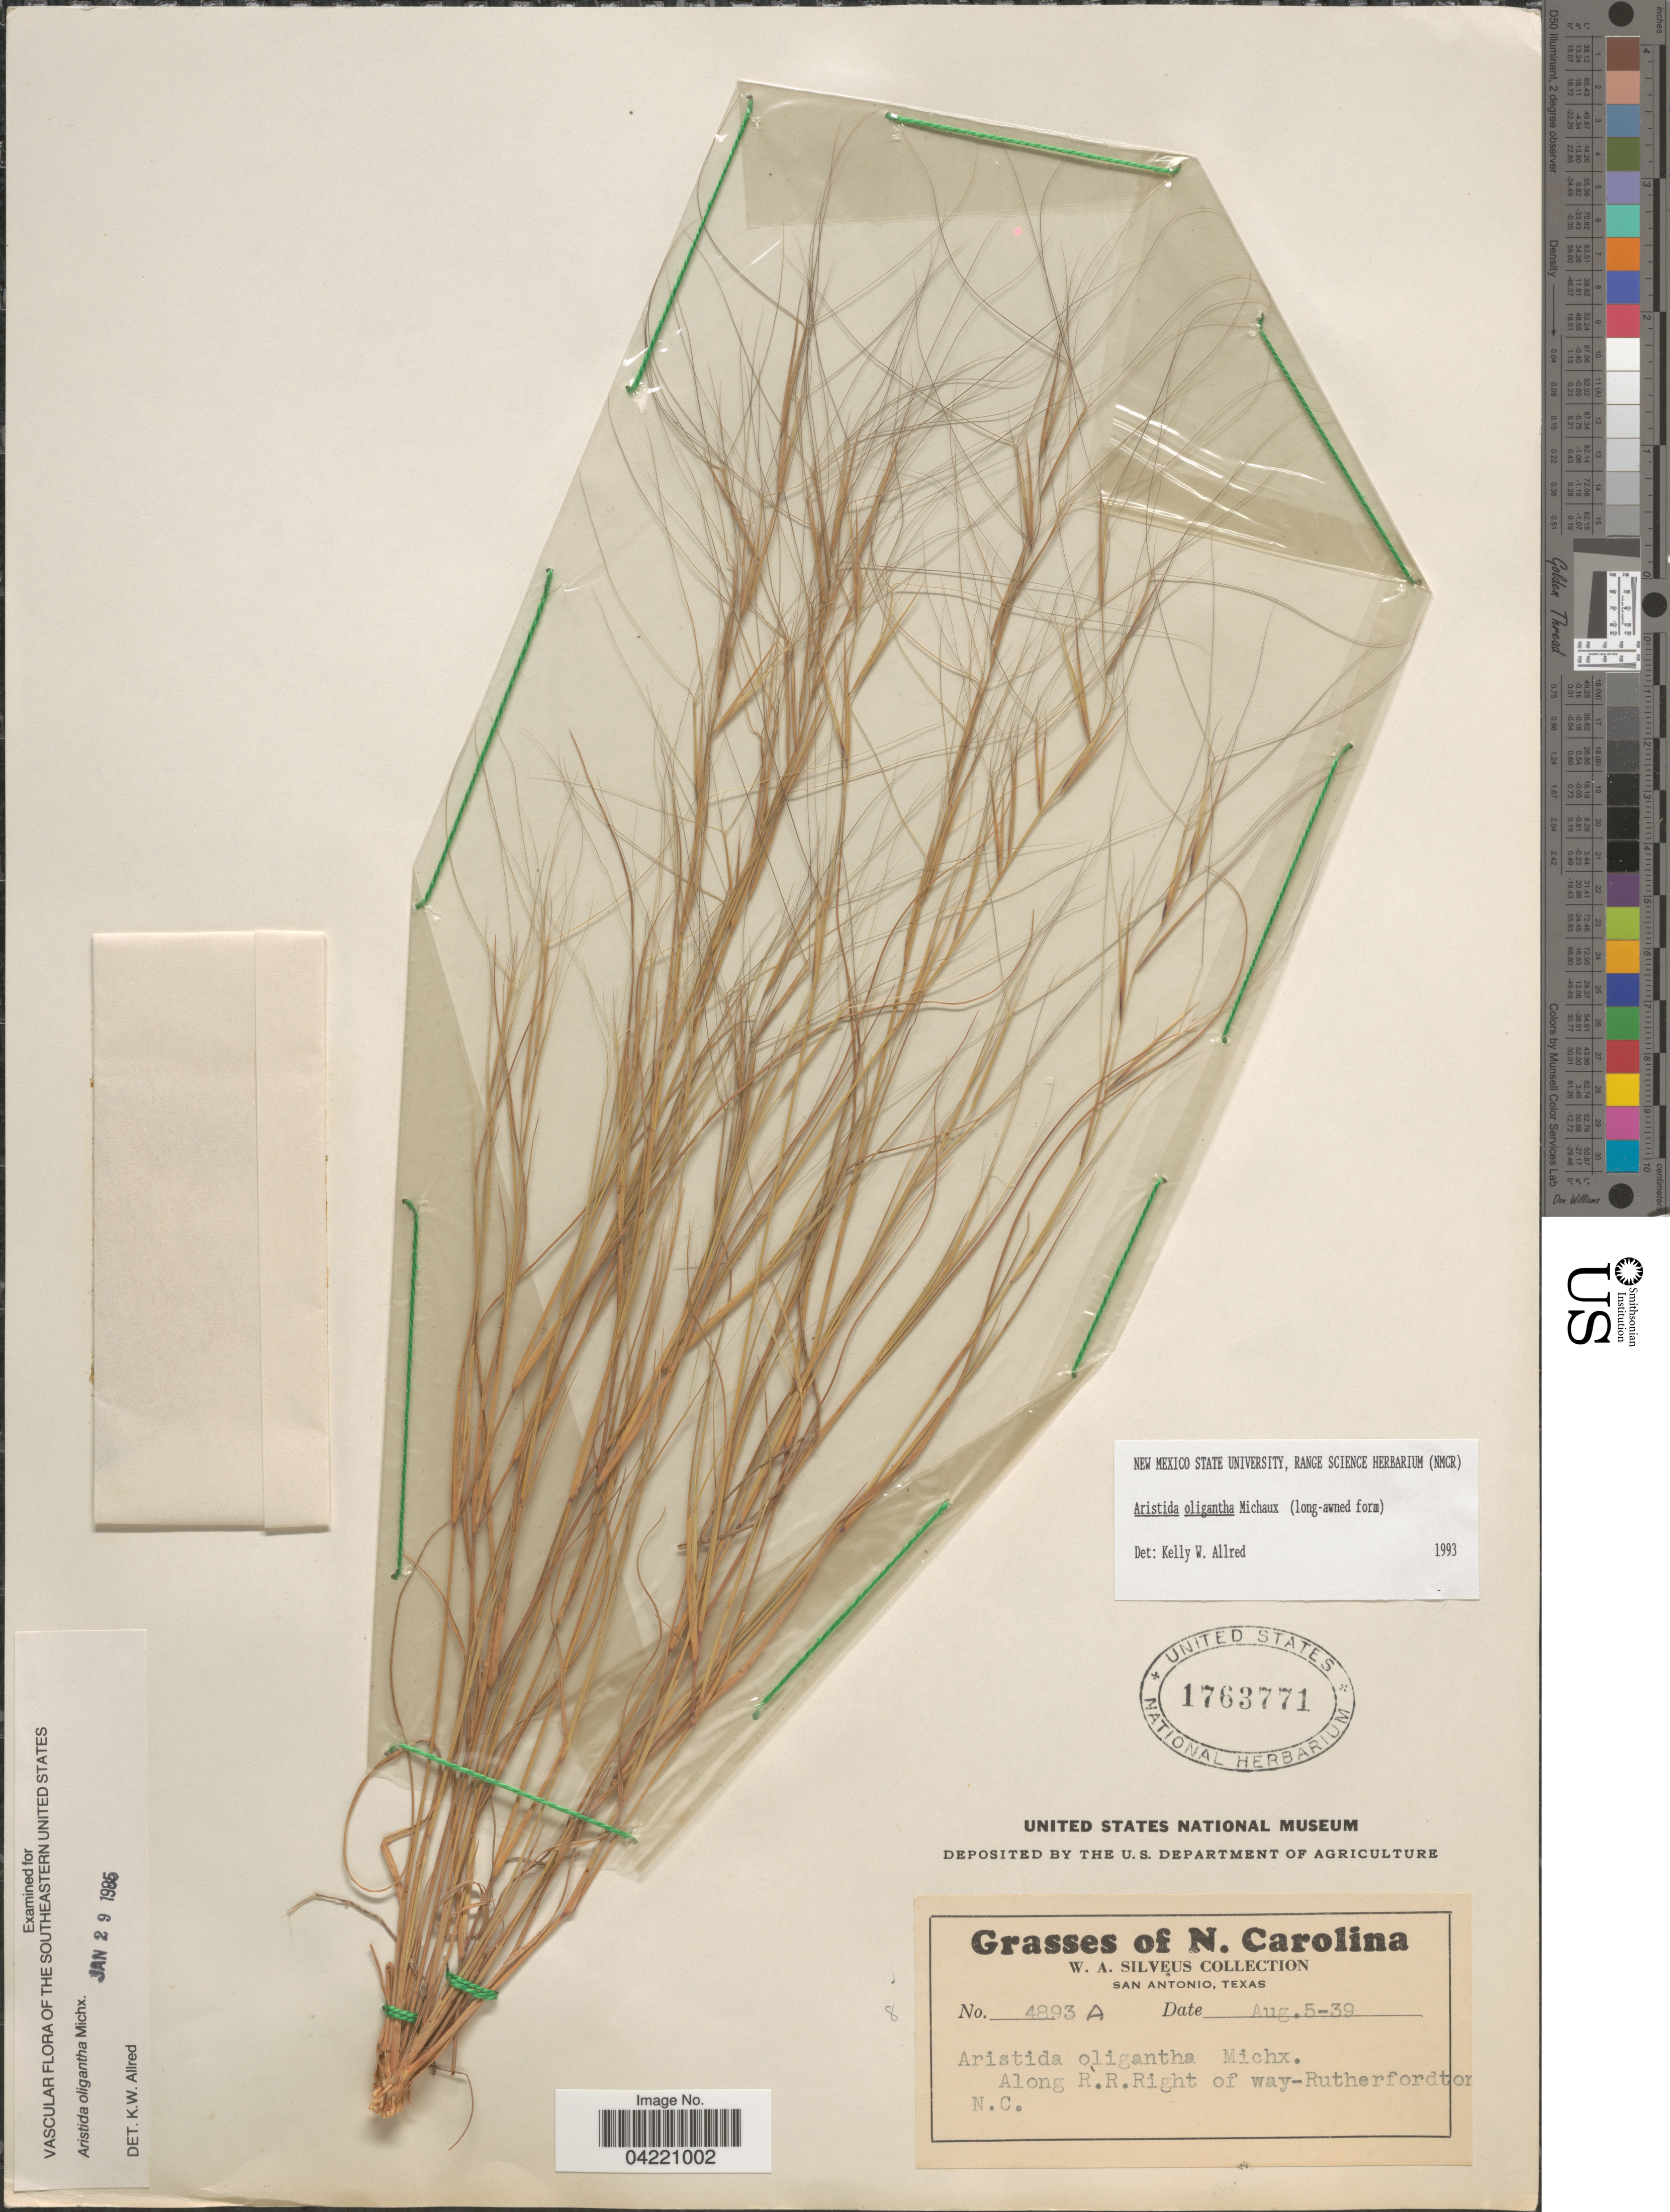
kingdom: Plantae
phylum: Tracheophyta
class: Liliopsida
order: Poales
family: Poaceae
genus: Aristida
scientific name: Aristida oligantha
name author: Michx.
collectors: W. Silveus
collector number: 4893A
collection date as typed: Transcribed d/m/y: 5/8/39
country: United States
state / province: North Carolina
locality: Along R.R. Right of way-Rutherfordton.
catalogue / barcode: US 1763771